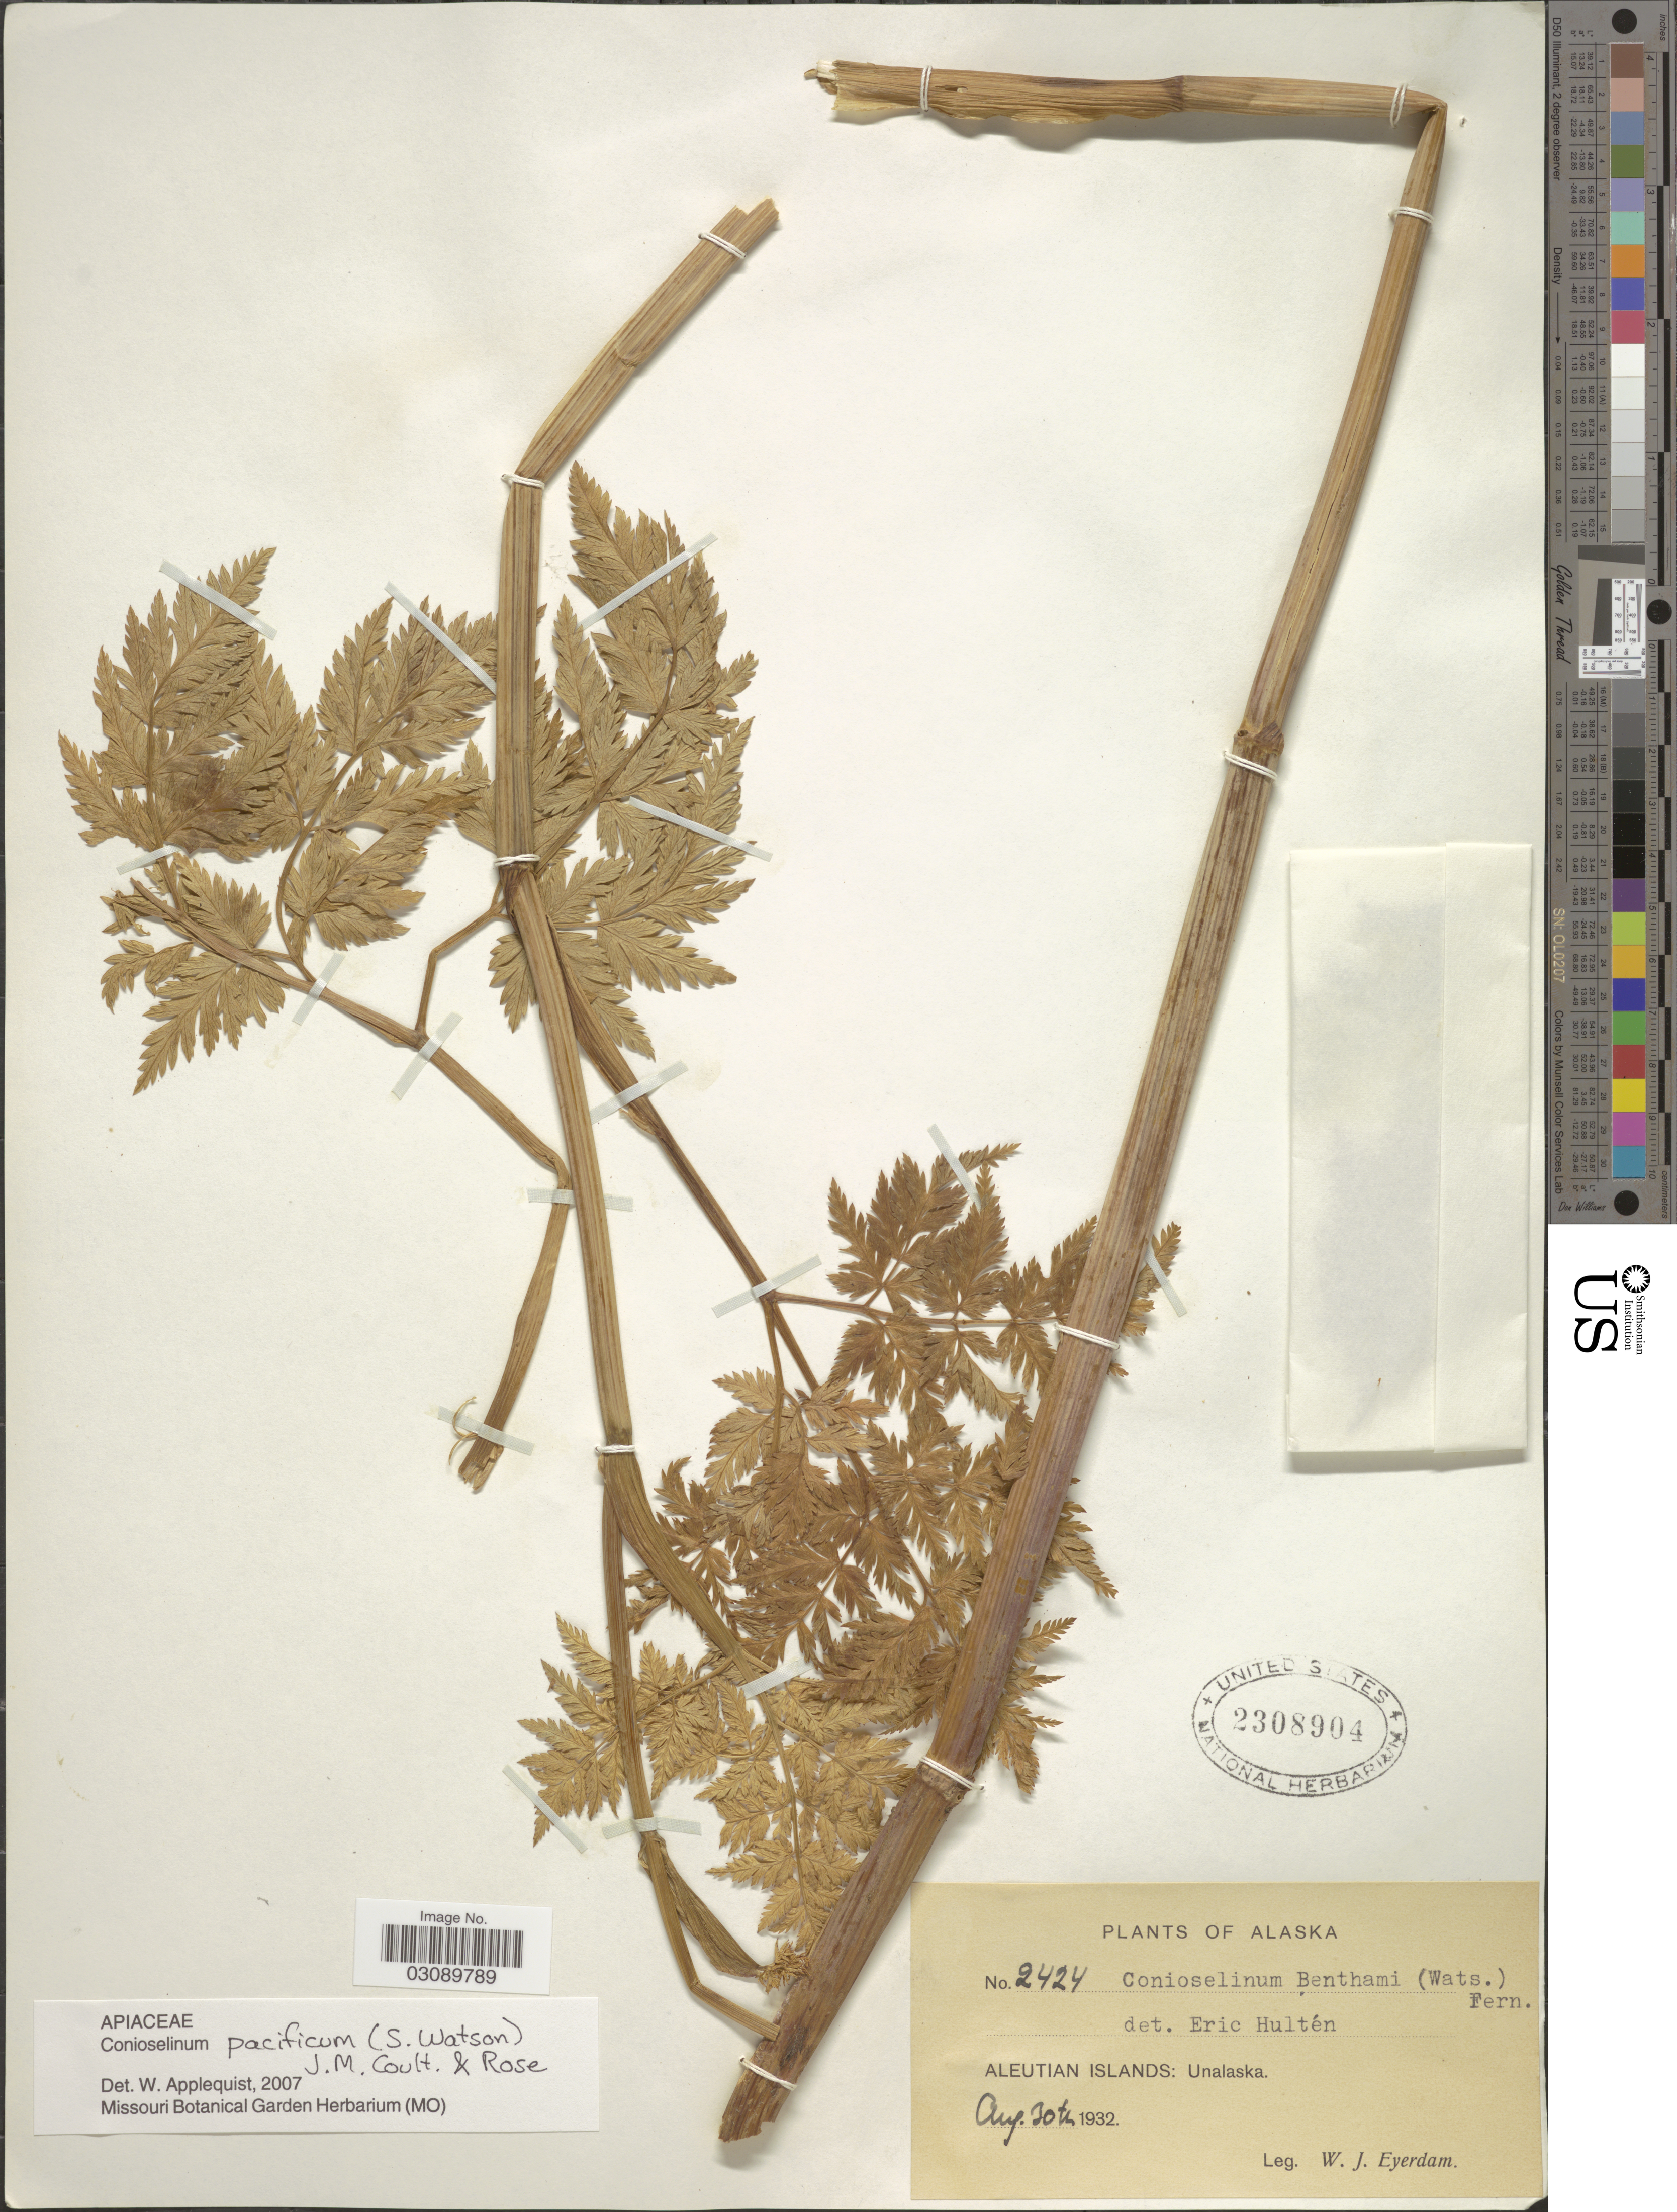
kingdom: Plantae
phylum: Tracheophyta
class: Magnoliopsida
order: Apiales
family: Apiaceae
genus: Conioselinum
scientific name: Conioselinum pacificum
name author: (S. Watson) J.M. Coult. & Rose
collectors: W. J. Eyerdam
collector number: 2424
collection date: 1932-08-30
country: United States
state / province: Alaska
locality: Aleutian Islands: Unalaska.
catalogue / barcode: US 2308904